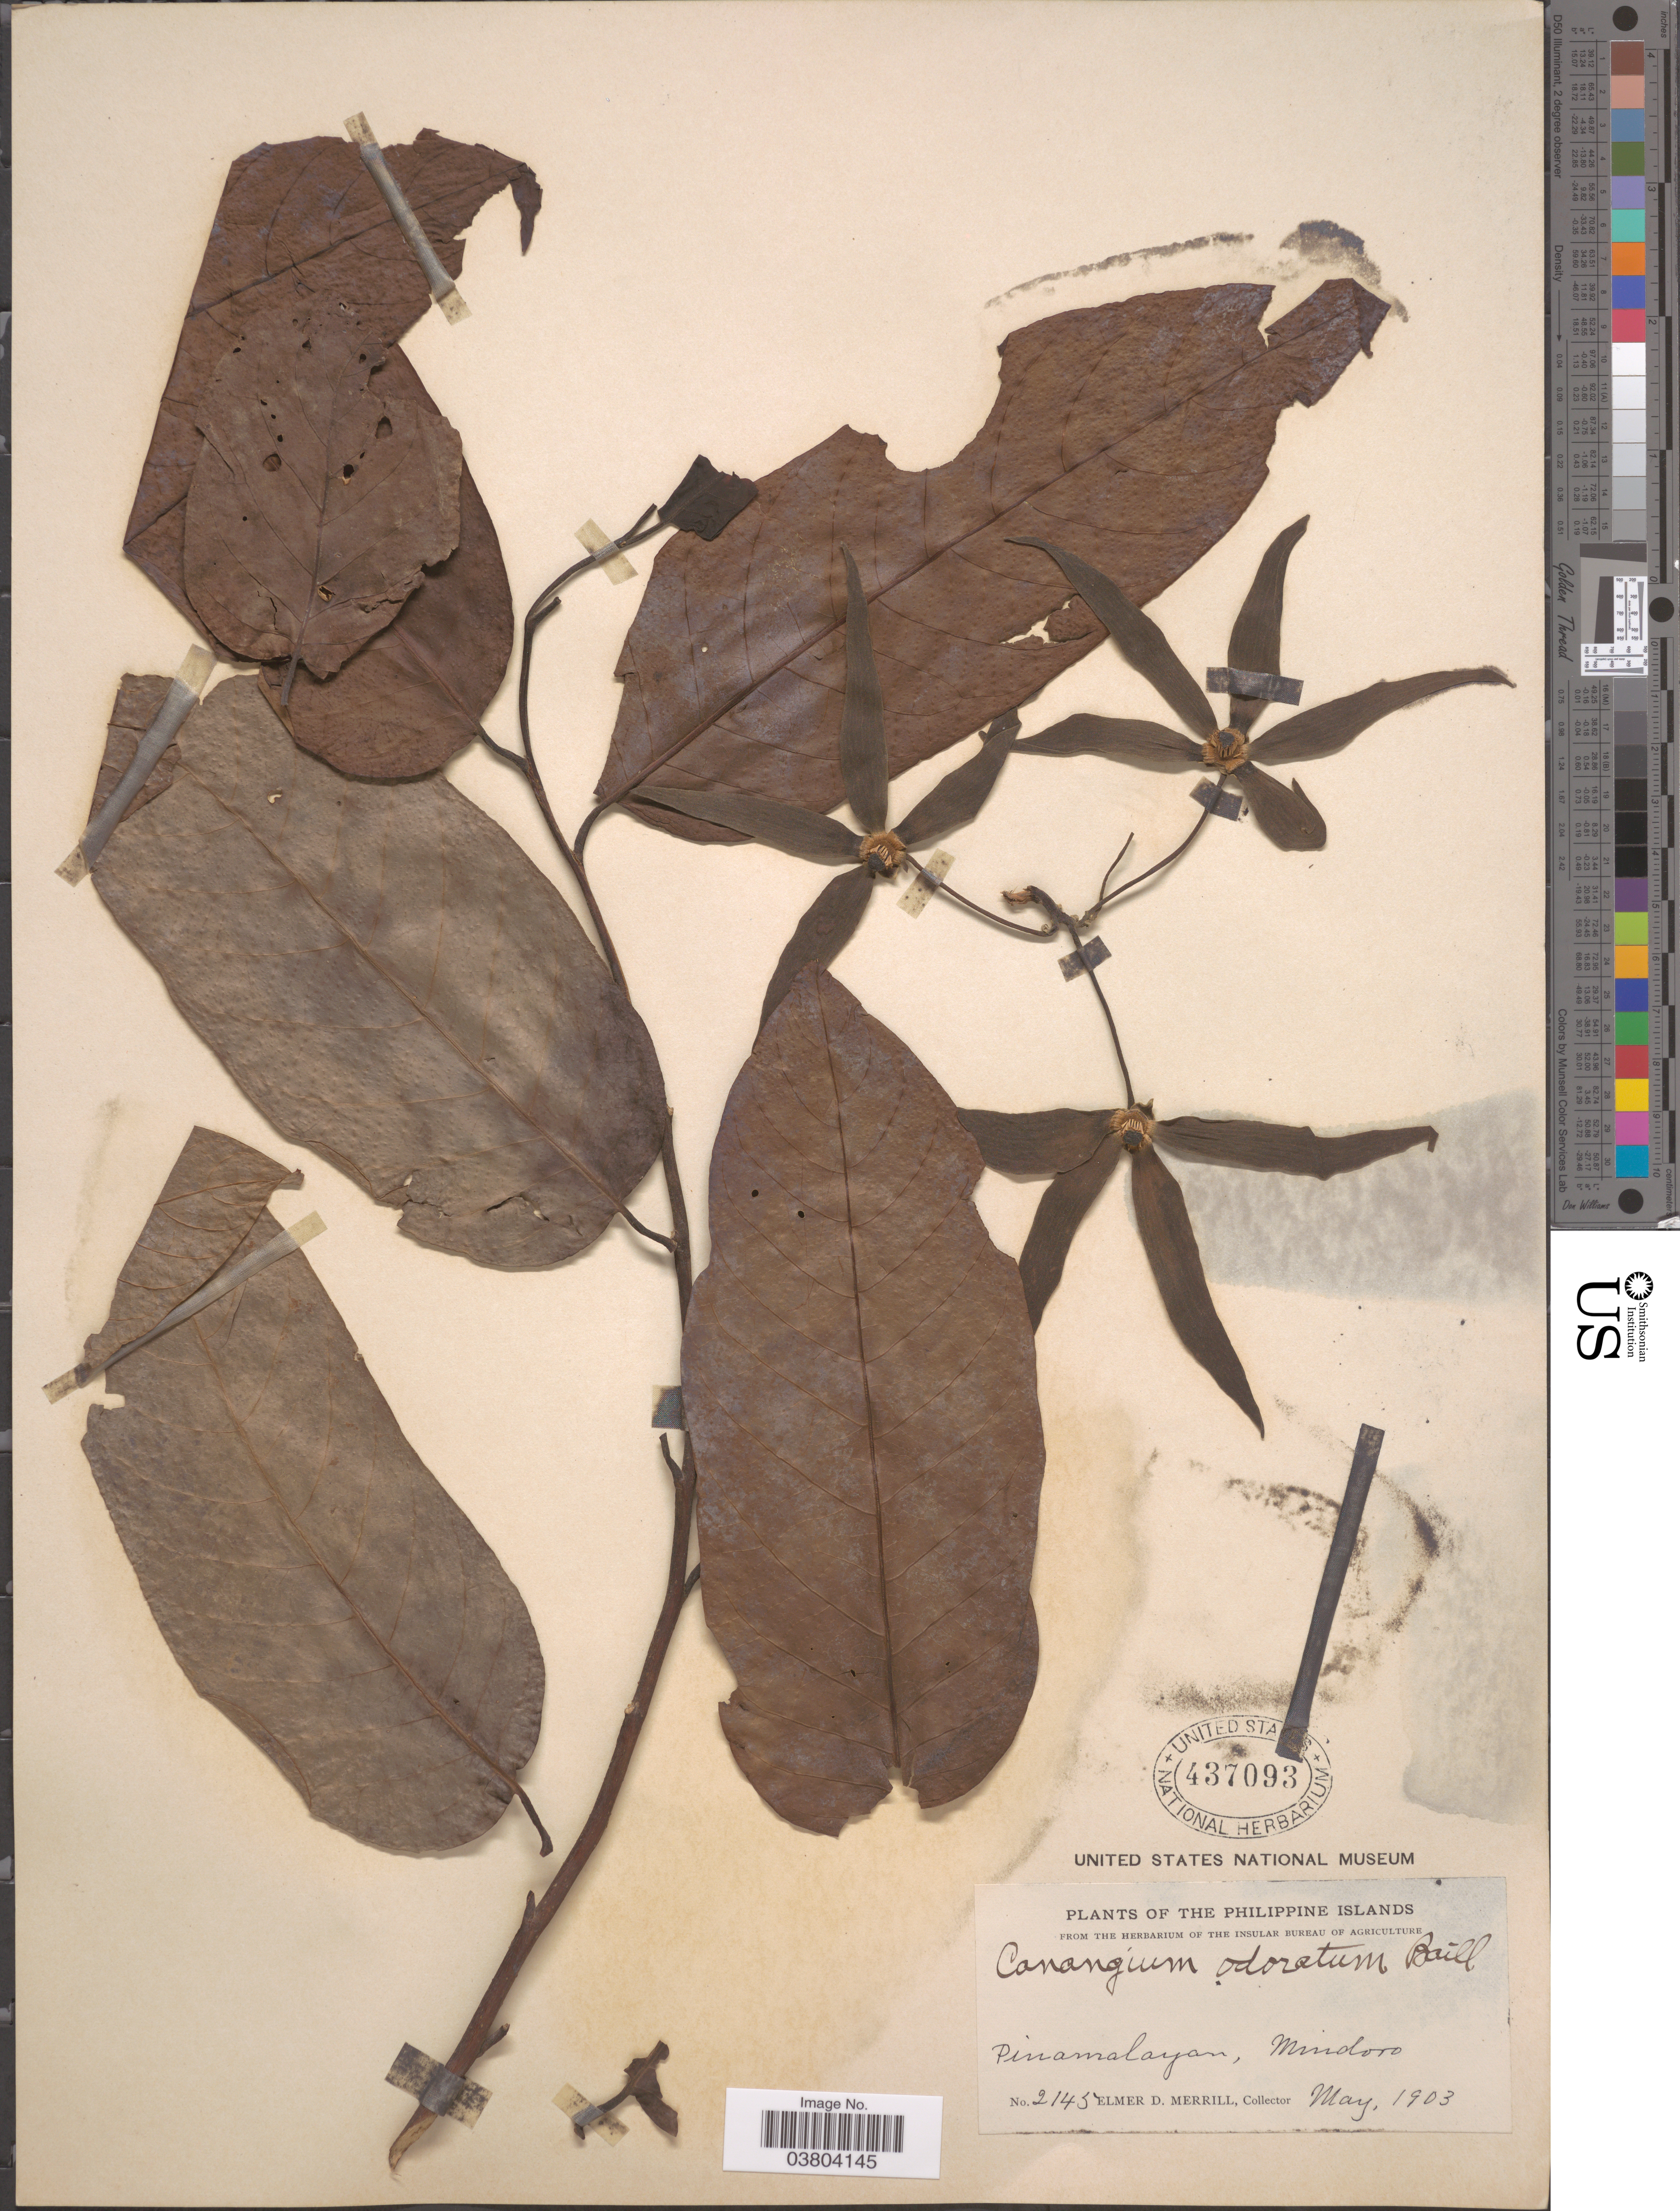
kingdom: Plantae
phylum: Tracheophyta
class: Magnoliopsida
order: Magnoliales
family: Annonaceae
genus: Cananga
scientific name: Cananga odorata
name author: (Lam.) Hook. f. & Thomson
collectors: E. D. Merrill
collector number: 2145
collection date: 1903-05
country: Philippines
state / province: Mimaropa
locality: The Philippine Islands. Pinamalayan, Mindoro.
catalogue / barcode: US 437093